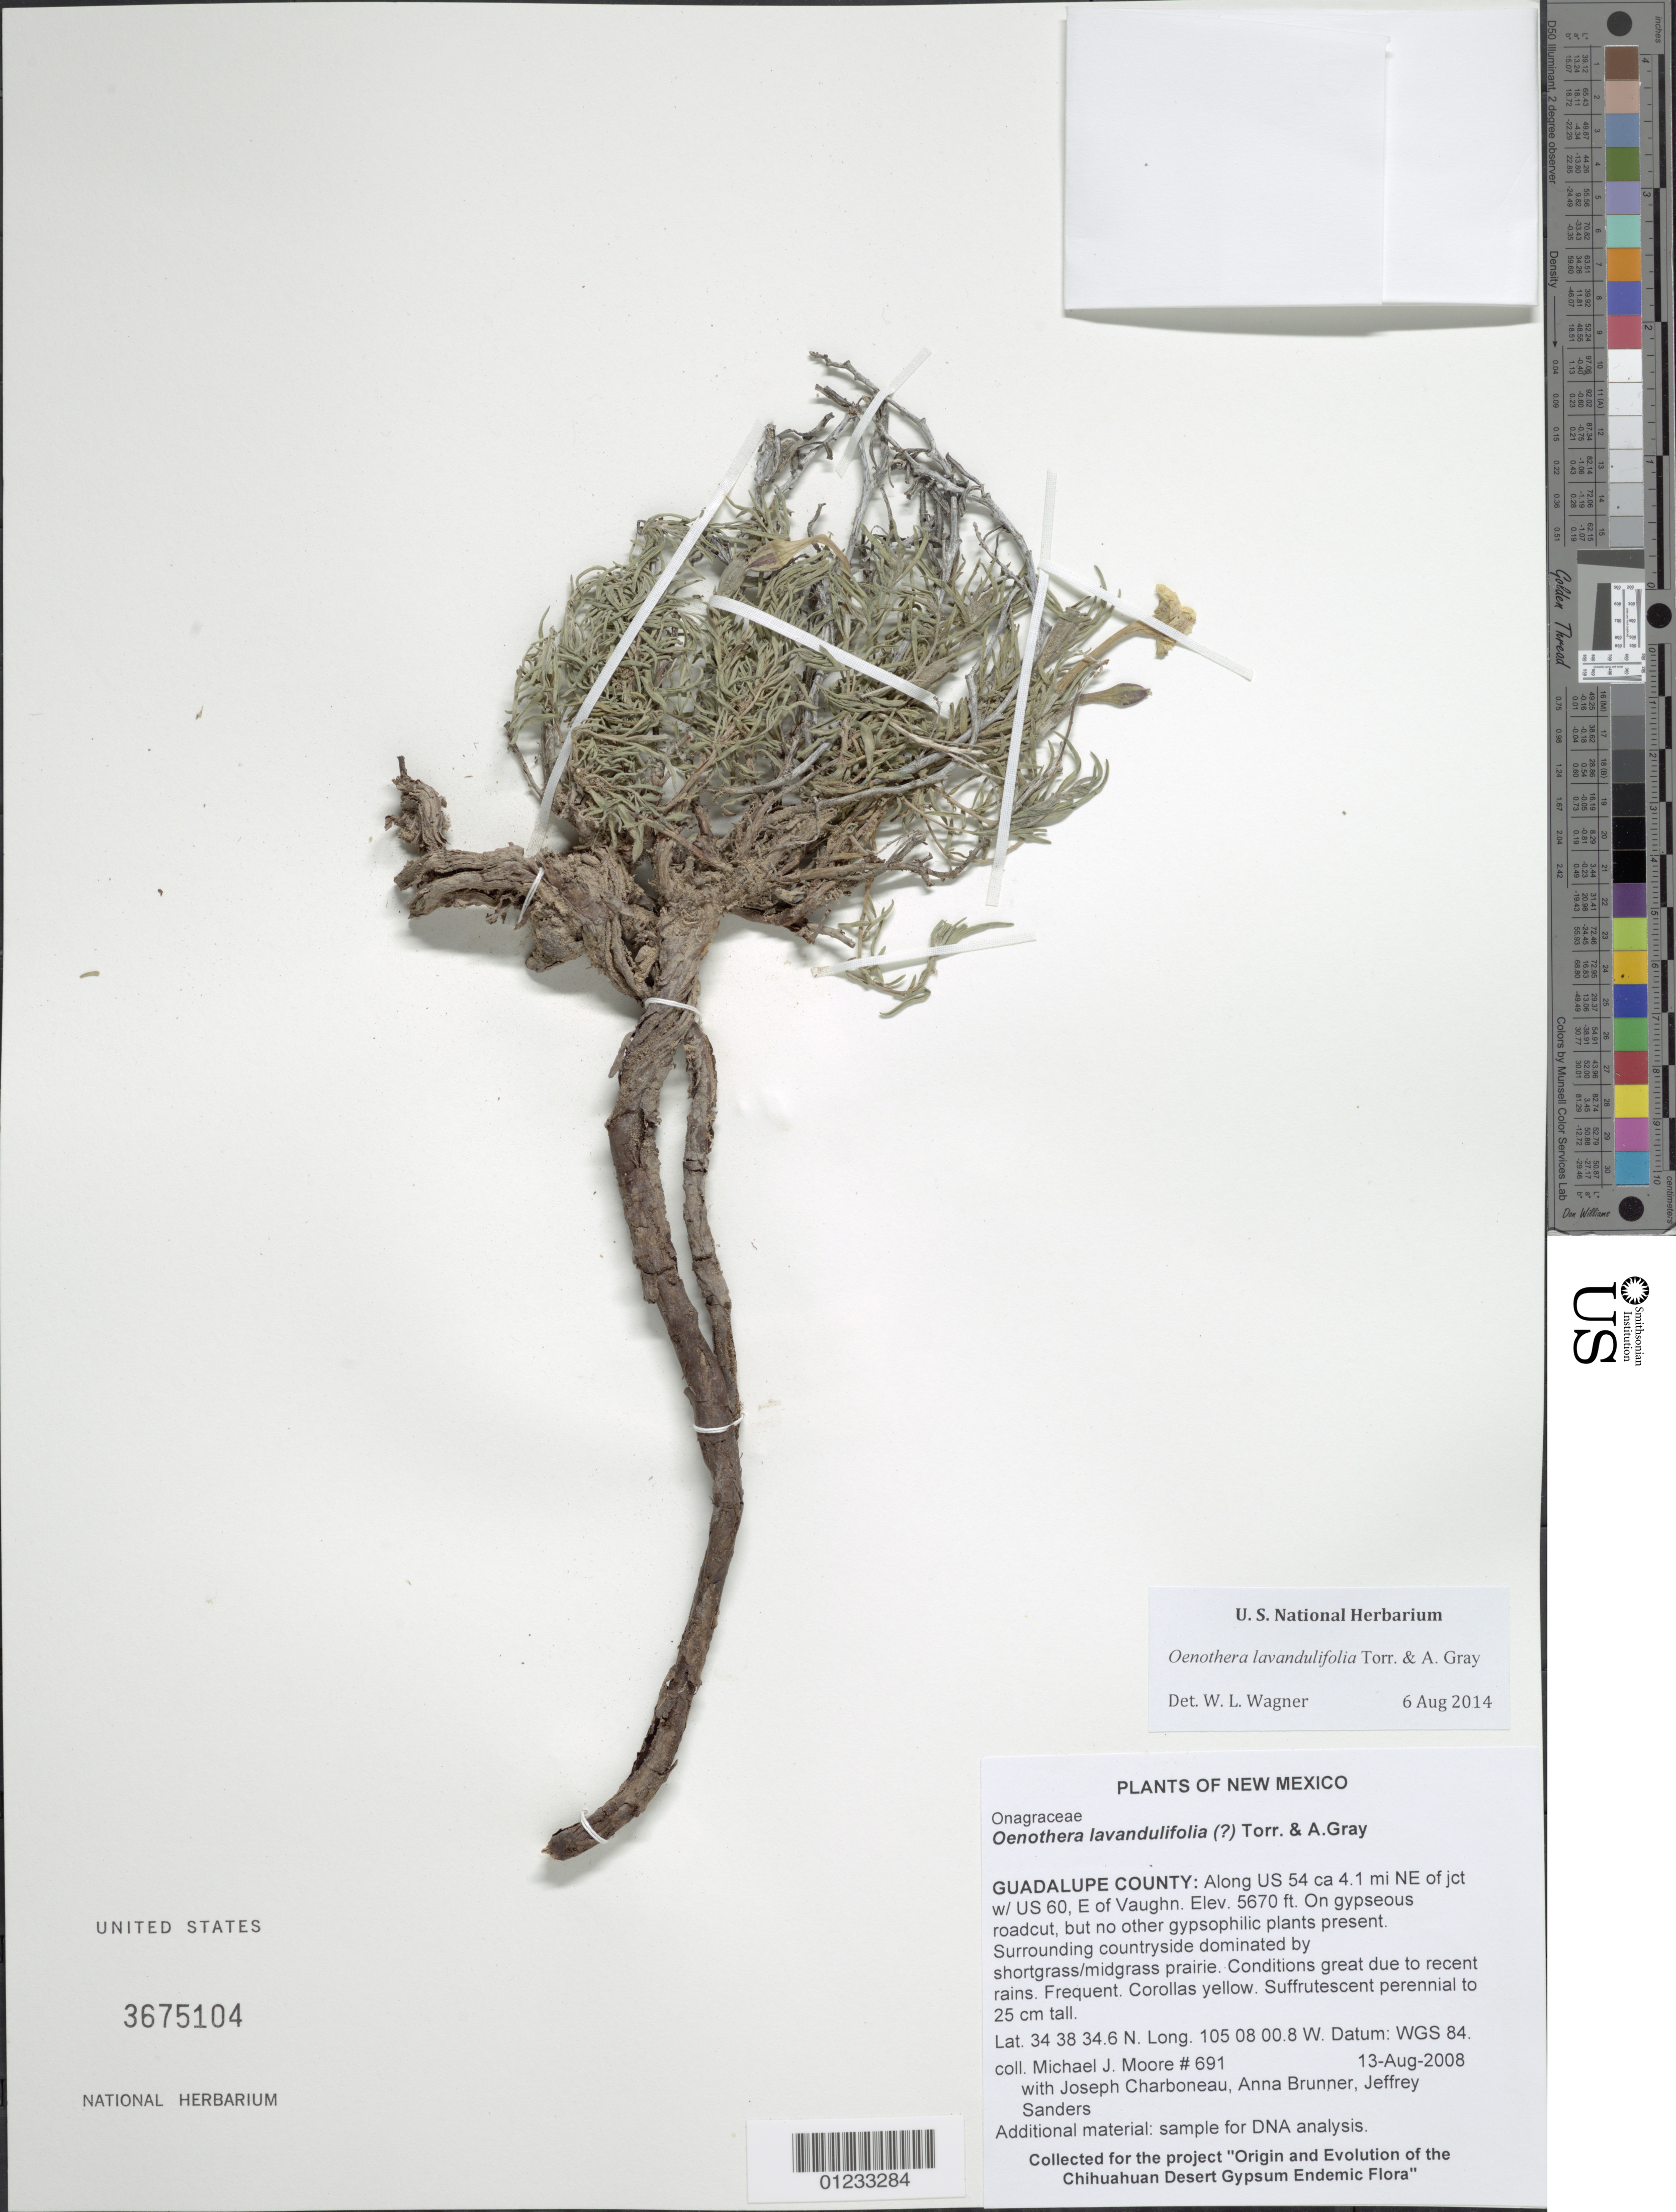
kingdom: Plantae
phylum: Tracheophyta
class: Magnoliopsida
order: Myrtales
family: Onagraceae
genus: Oenothera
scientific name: Oenothera lavandulifolia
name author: Torr. & A. Gray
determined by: Wagner, W. L., (BOT), Smithsonian Institution - National Museum of Natural History (UNITED STATES)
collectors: M. J. Moore, J. L. M. Charboneau, A. Brunner & J. Sanders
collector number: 691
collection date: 2004-08-12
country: United States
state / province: New Mexico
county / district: Guadalupe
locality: Along US 54 ca 4.1 mi NE of jct w/ US 60, E of Vaughn.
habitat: On gypseous roadcut, but no other gypsophilic plants present. Surrounding countryside dominated by shortgrass/midgrass prairie. Conditions great due to recent rains.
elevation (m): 1728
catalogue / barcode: US 3675104